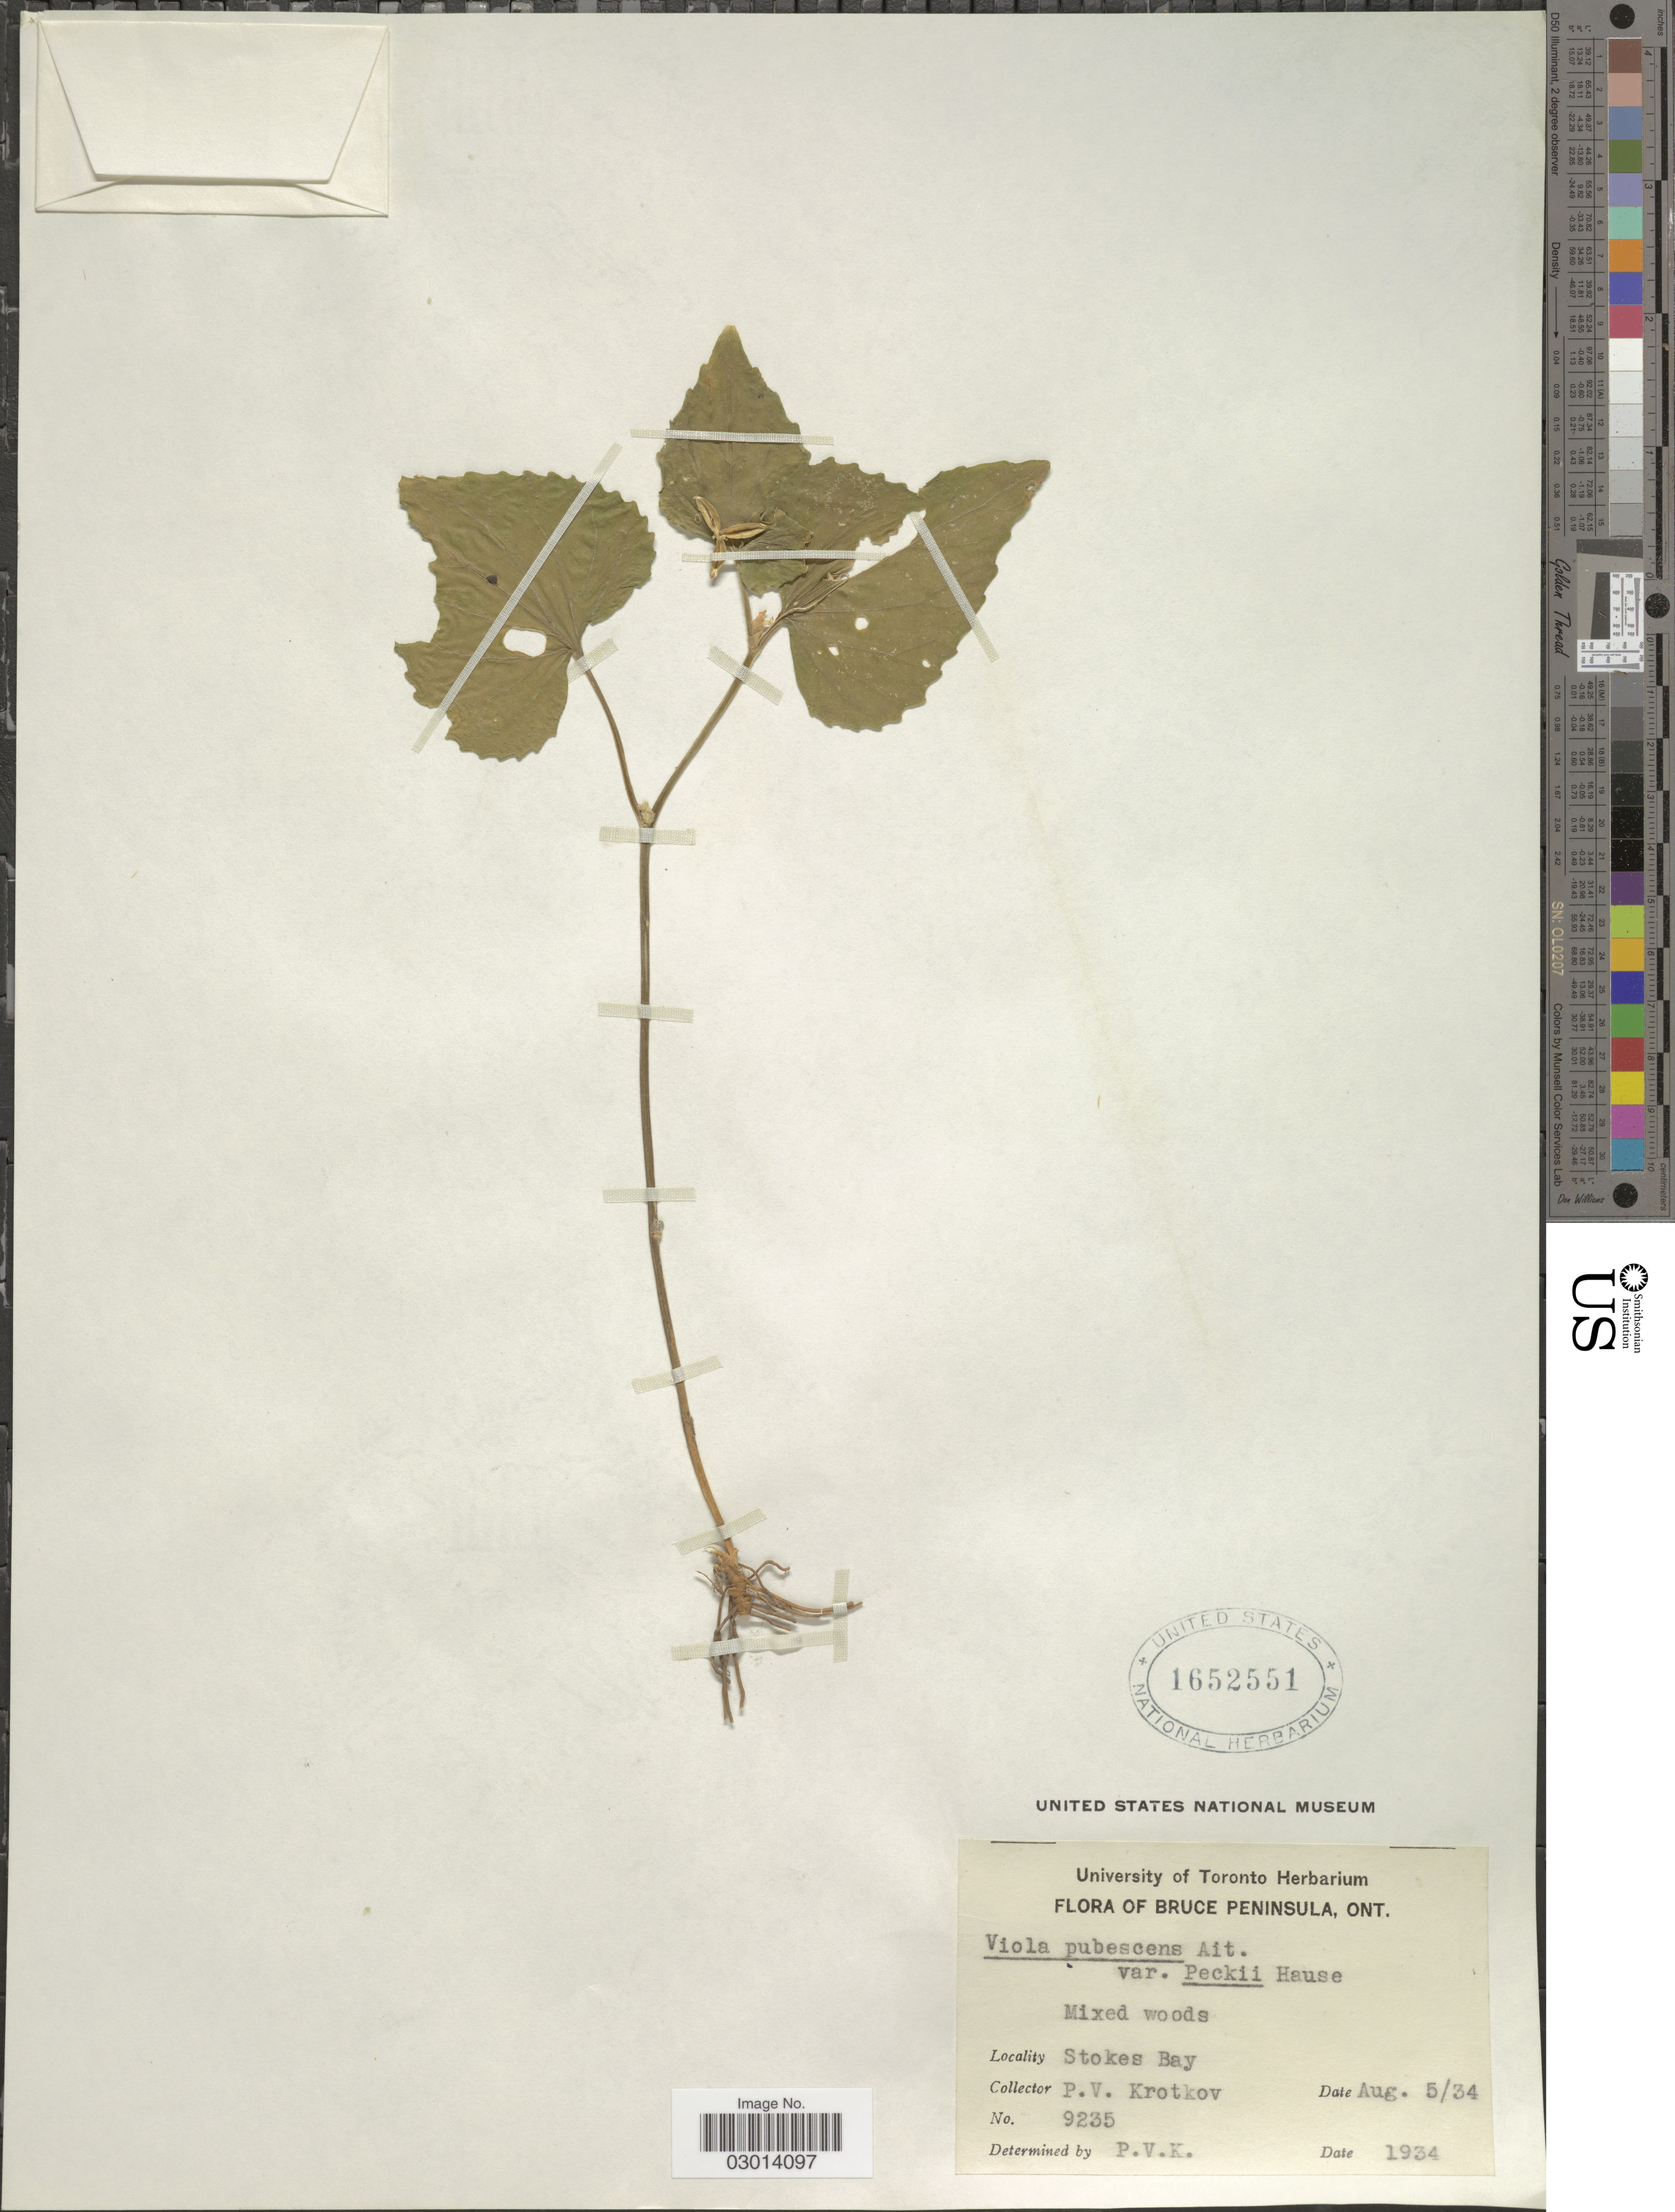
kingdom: Plantae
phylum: Tracheophyta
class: Magnoliopsida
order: Malpighiales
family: Violaceae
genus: Viola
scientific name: Viola pubescens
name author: Aiton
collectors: P. V. Krotkov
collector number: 9235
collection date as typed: Transcribed d/m/y: 5/8/34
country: Canada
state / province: Ontario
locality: Bruce Peninsula, Ont. Stokes Bay.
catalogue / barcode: US 1652551